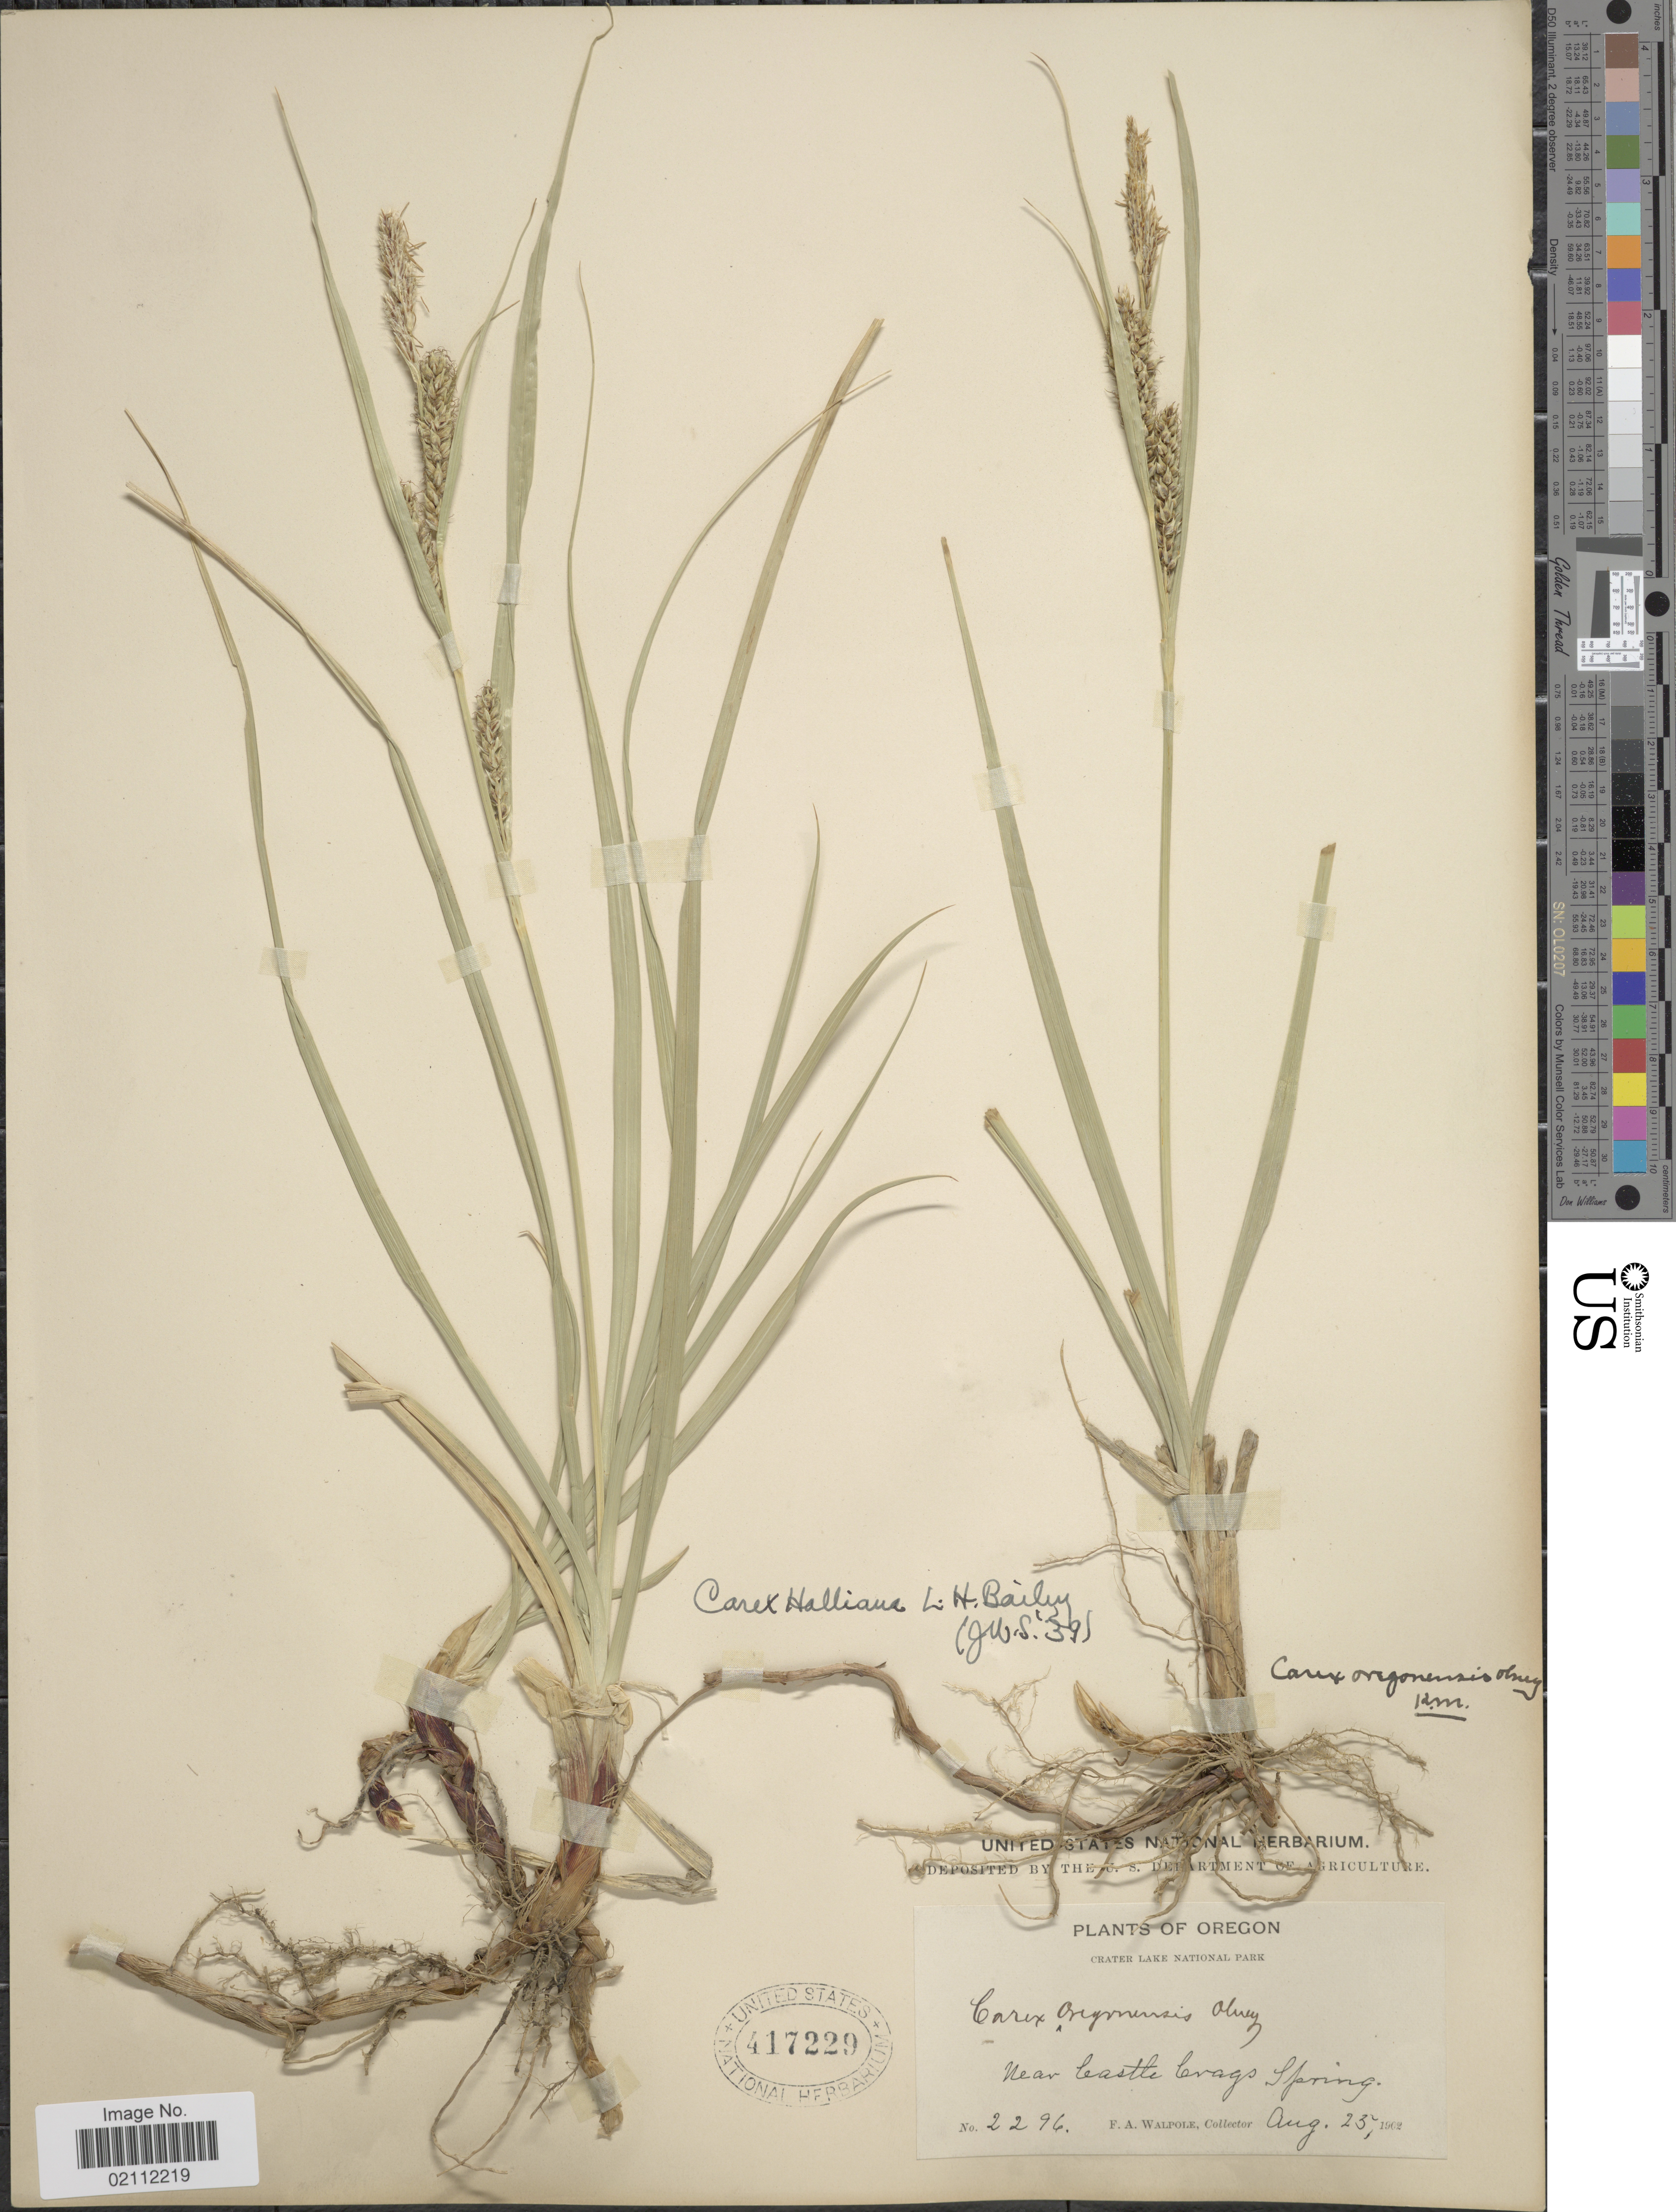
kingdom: Plantae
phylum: Tracheophyta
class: Liliopsida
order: Poales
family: Cyperaceae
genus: Carex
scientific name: Carex halliana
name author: L.H. Bailey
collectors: F. Walpole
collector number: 2296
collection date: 1902-08-25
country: United States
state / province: Oregon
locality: Crater Lake National Park. Near Castle Crags Spring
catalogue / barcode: US 417229